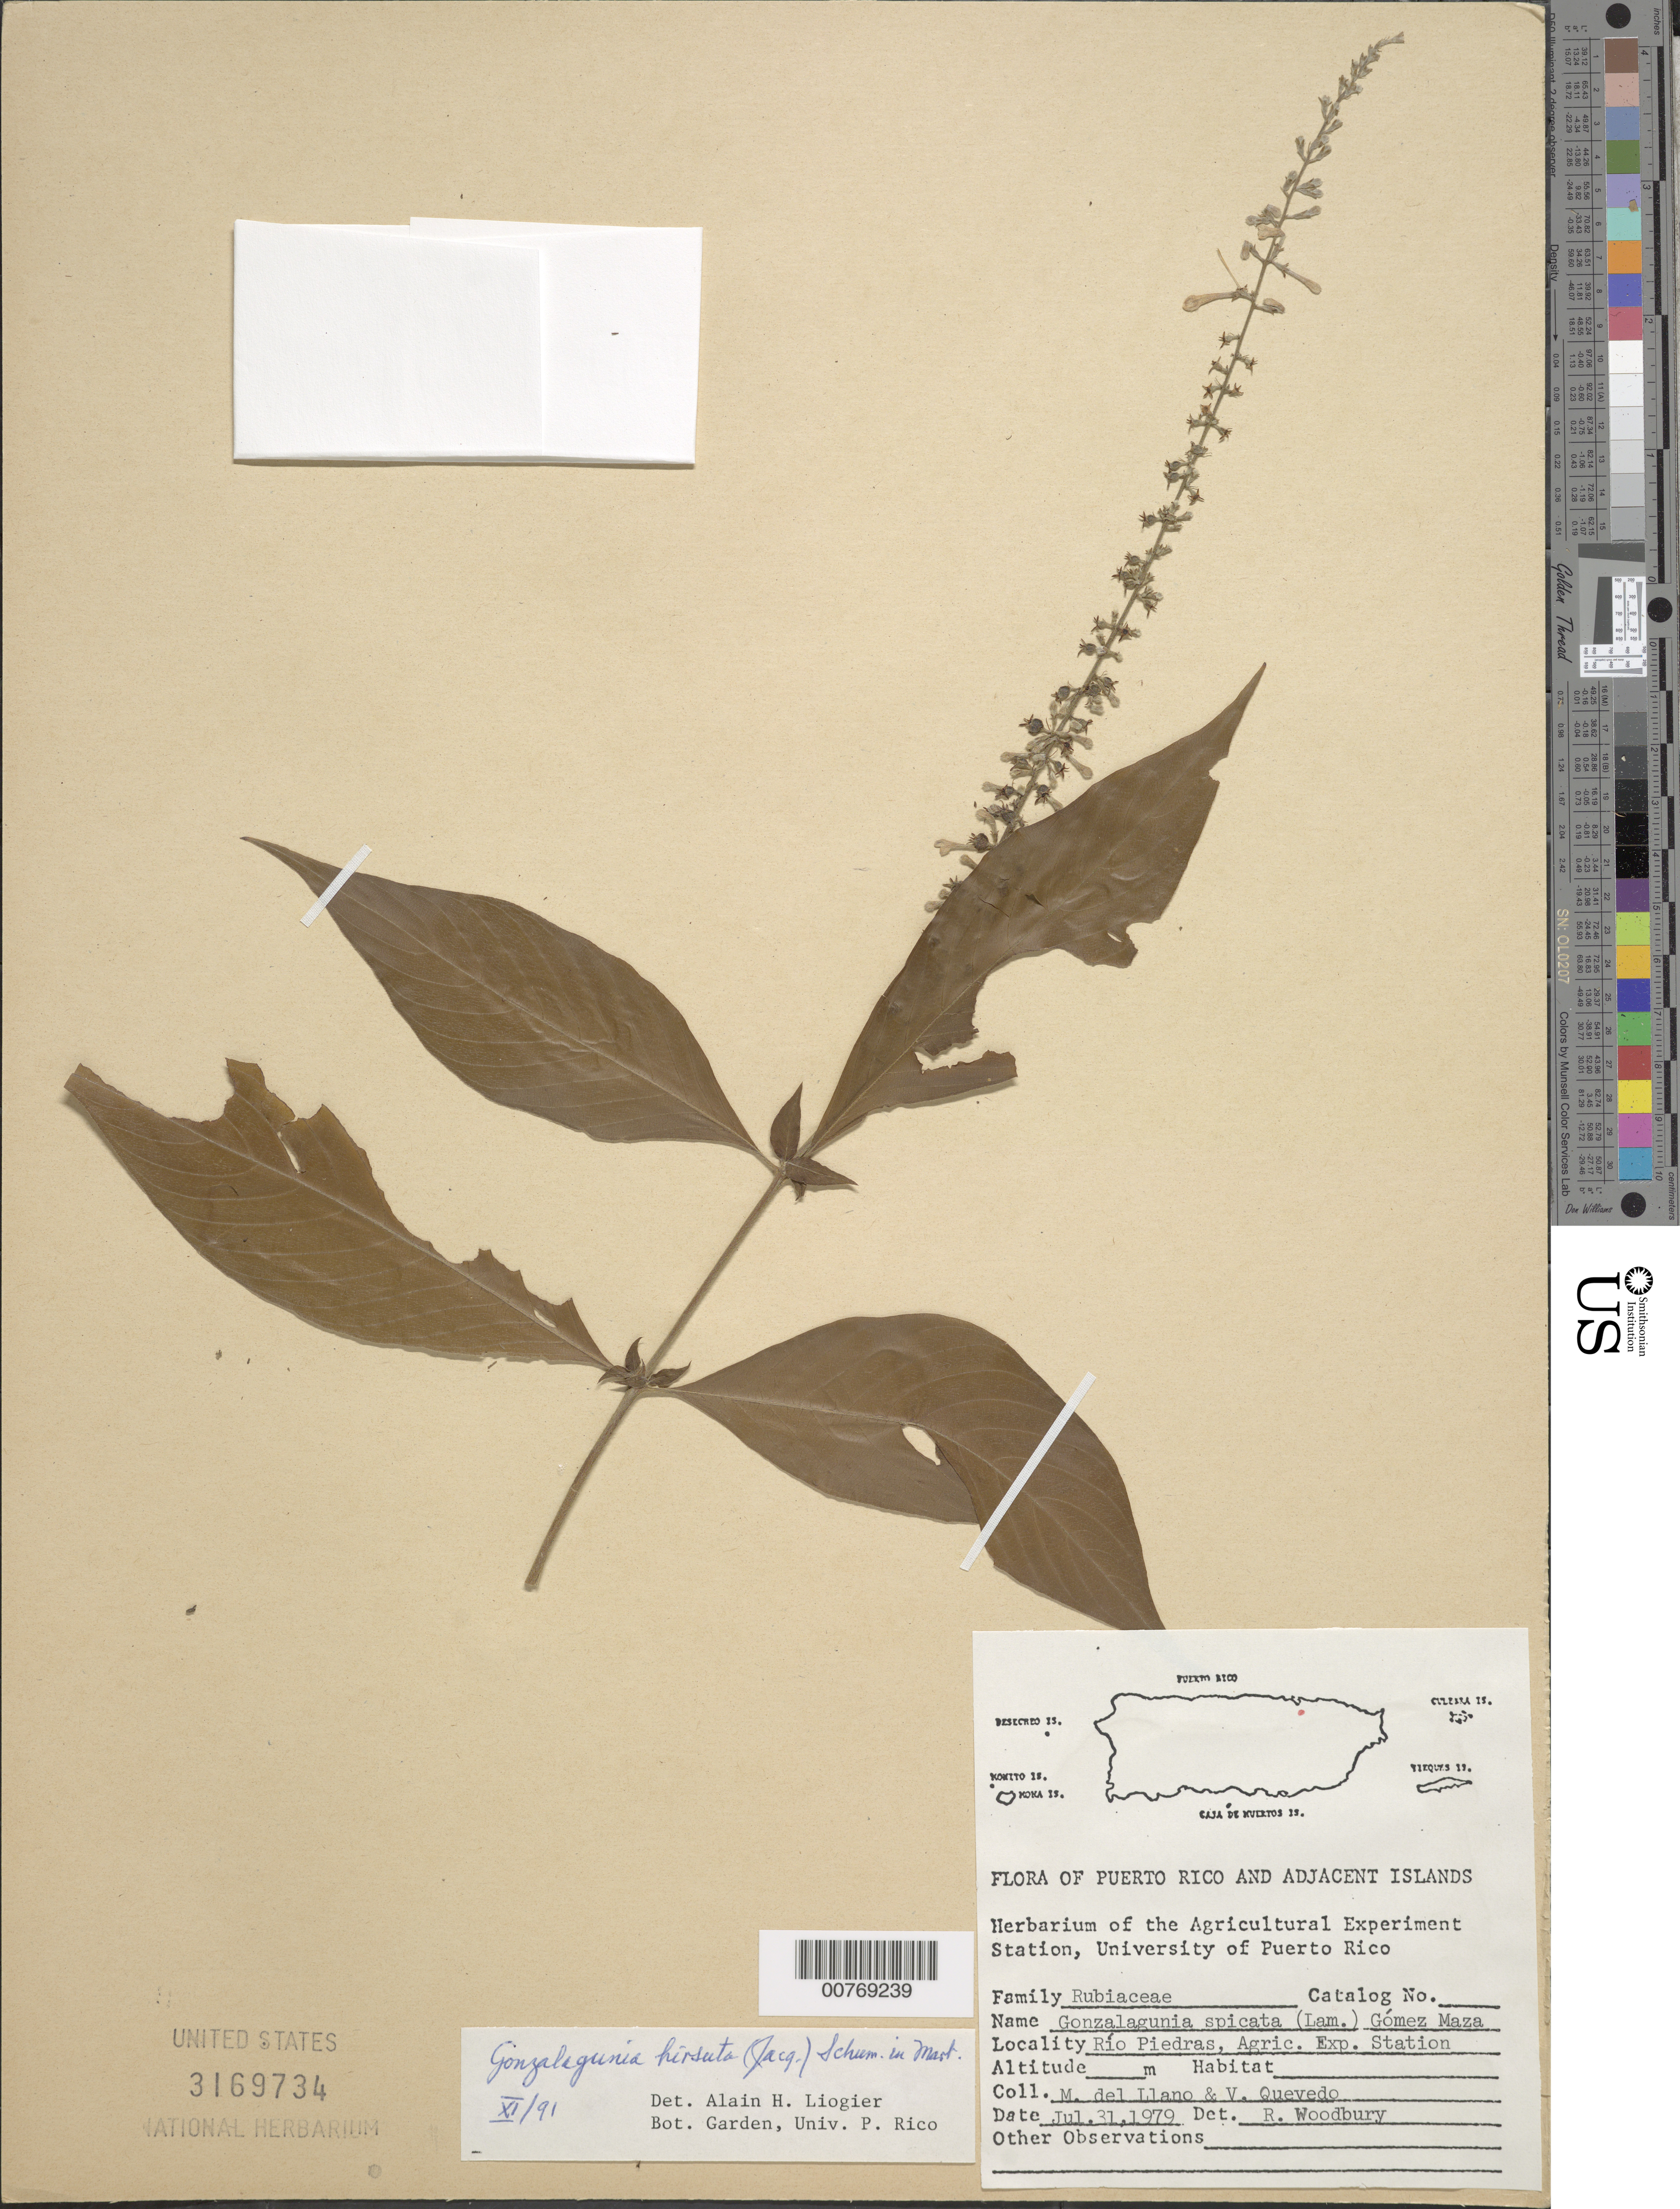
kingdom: Plantae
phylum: Tracheophyta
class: Magnoliopsida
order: Gentianales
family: Rubiaceae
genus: Gonzalagunia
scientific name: Gonzalagunia hirsuta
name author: (Jacq.) K. Schum.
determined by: Liogier, Alain H.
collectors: M. Llano & V. Quevedo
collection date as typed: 31 Jul 1979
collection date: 1979-07-31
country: Puerto Rico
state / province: San Juan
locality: Río Piedras, Agric. Exp. Station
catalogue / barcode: US 3169734